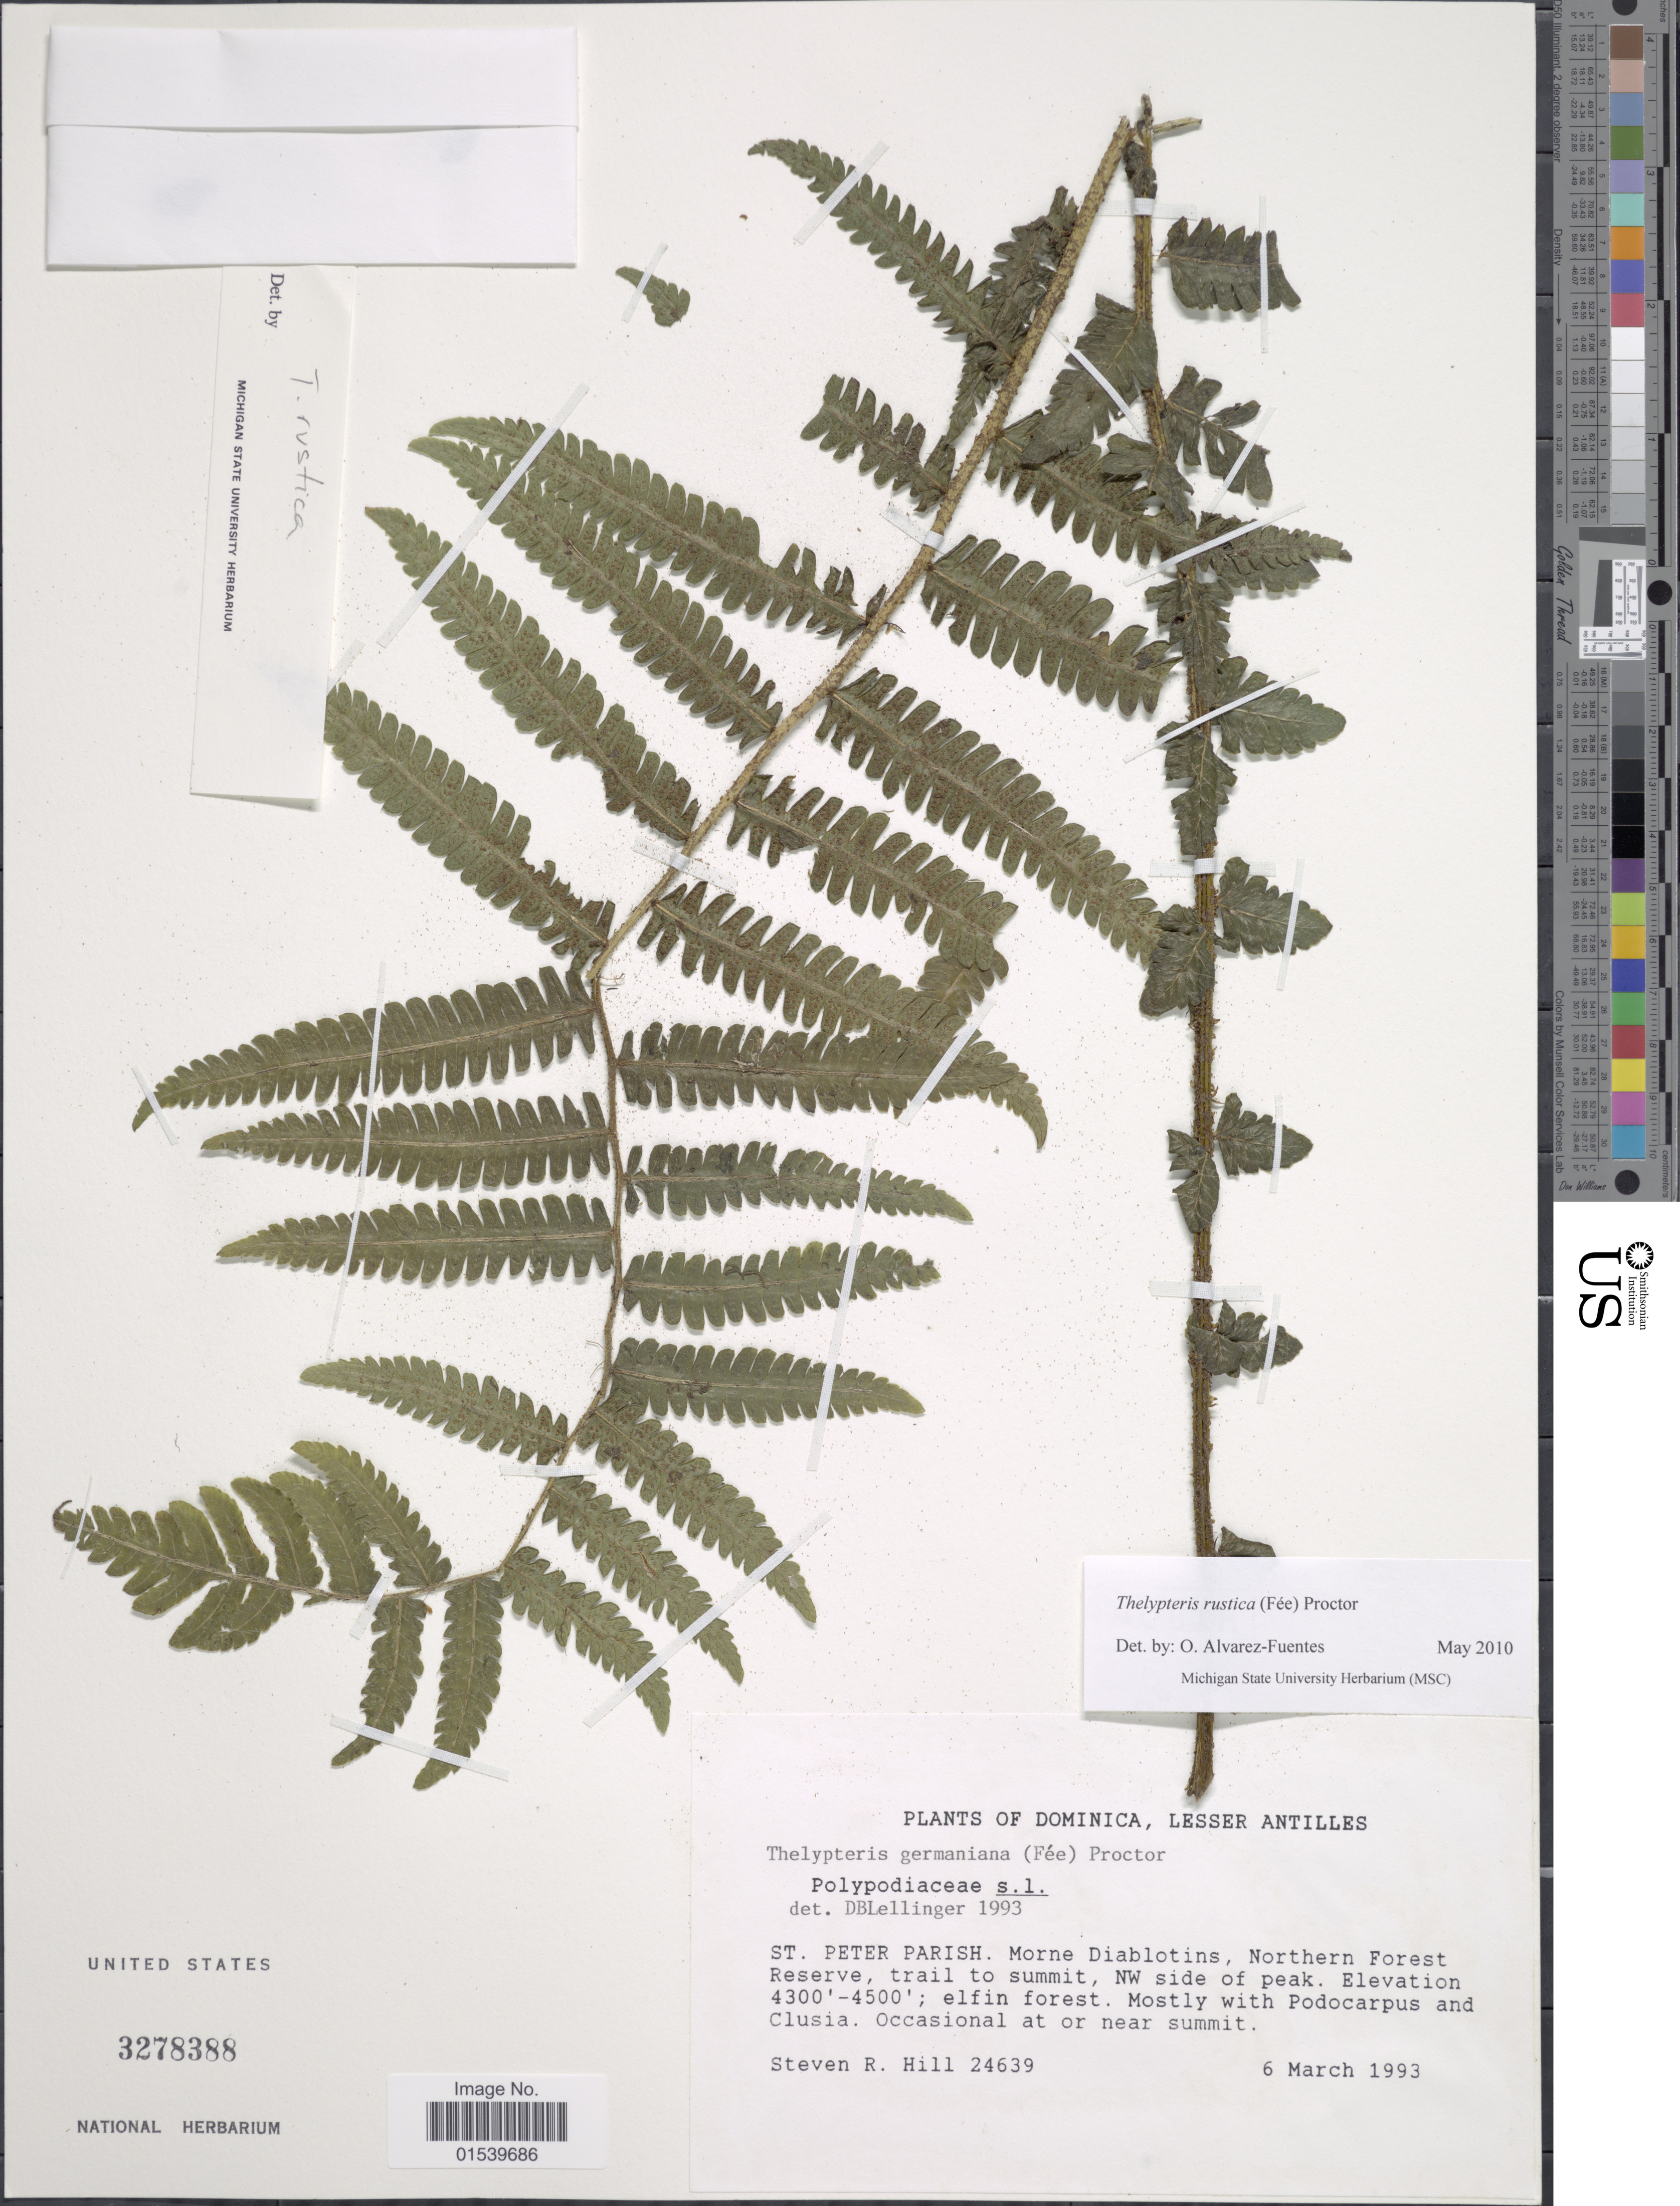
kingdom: Plantae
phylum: Tracheophyta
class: Polypodiopsida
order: Polypodiales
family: Thelypteridaceae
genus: Amauropelta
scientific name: Amauropelta rustica (Fée) comb. nov., ined 2015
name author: (Fée)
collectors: S. R. Hill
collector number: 24639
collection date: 1993-03-06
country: Dominica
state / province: St. Peter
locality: Lesser Antilles, St Peter Parish. Morne Diablotins, Northern Forest Reserve, trail to summit, NW side of peak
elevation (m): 1311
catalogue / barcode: US 3278388